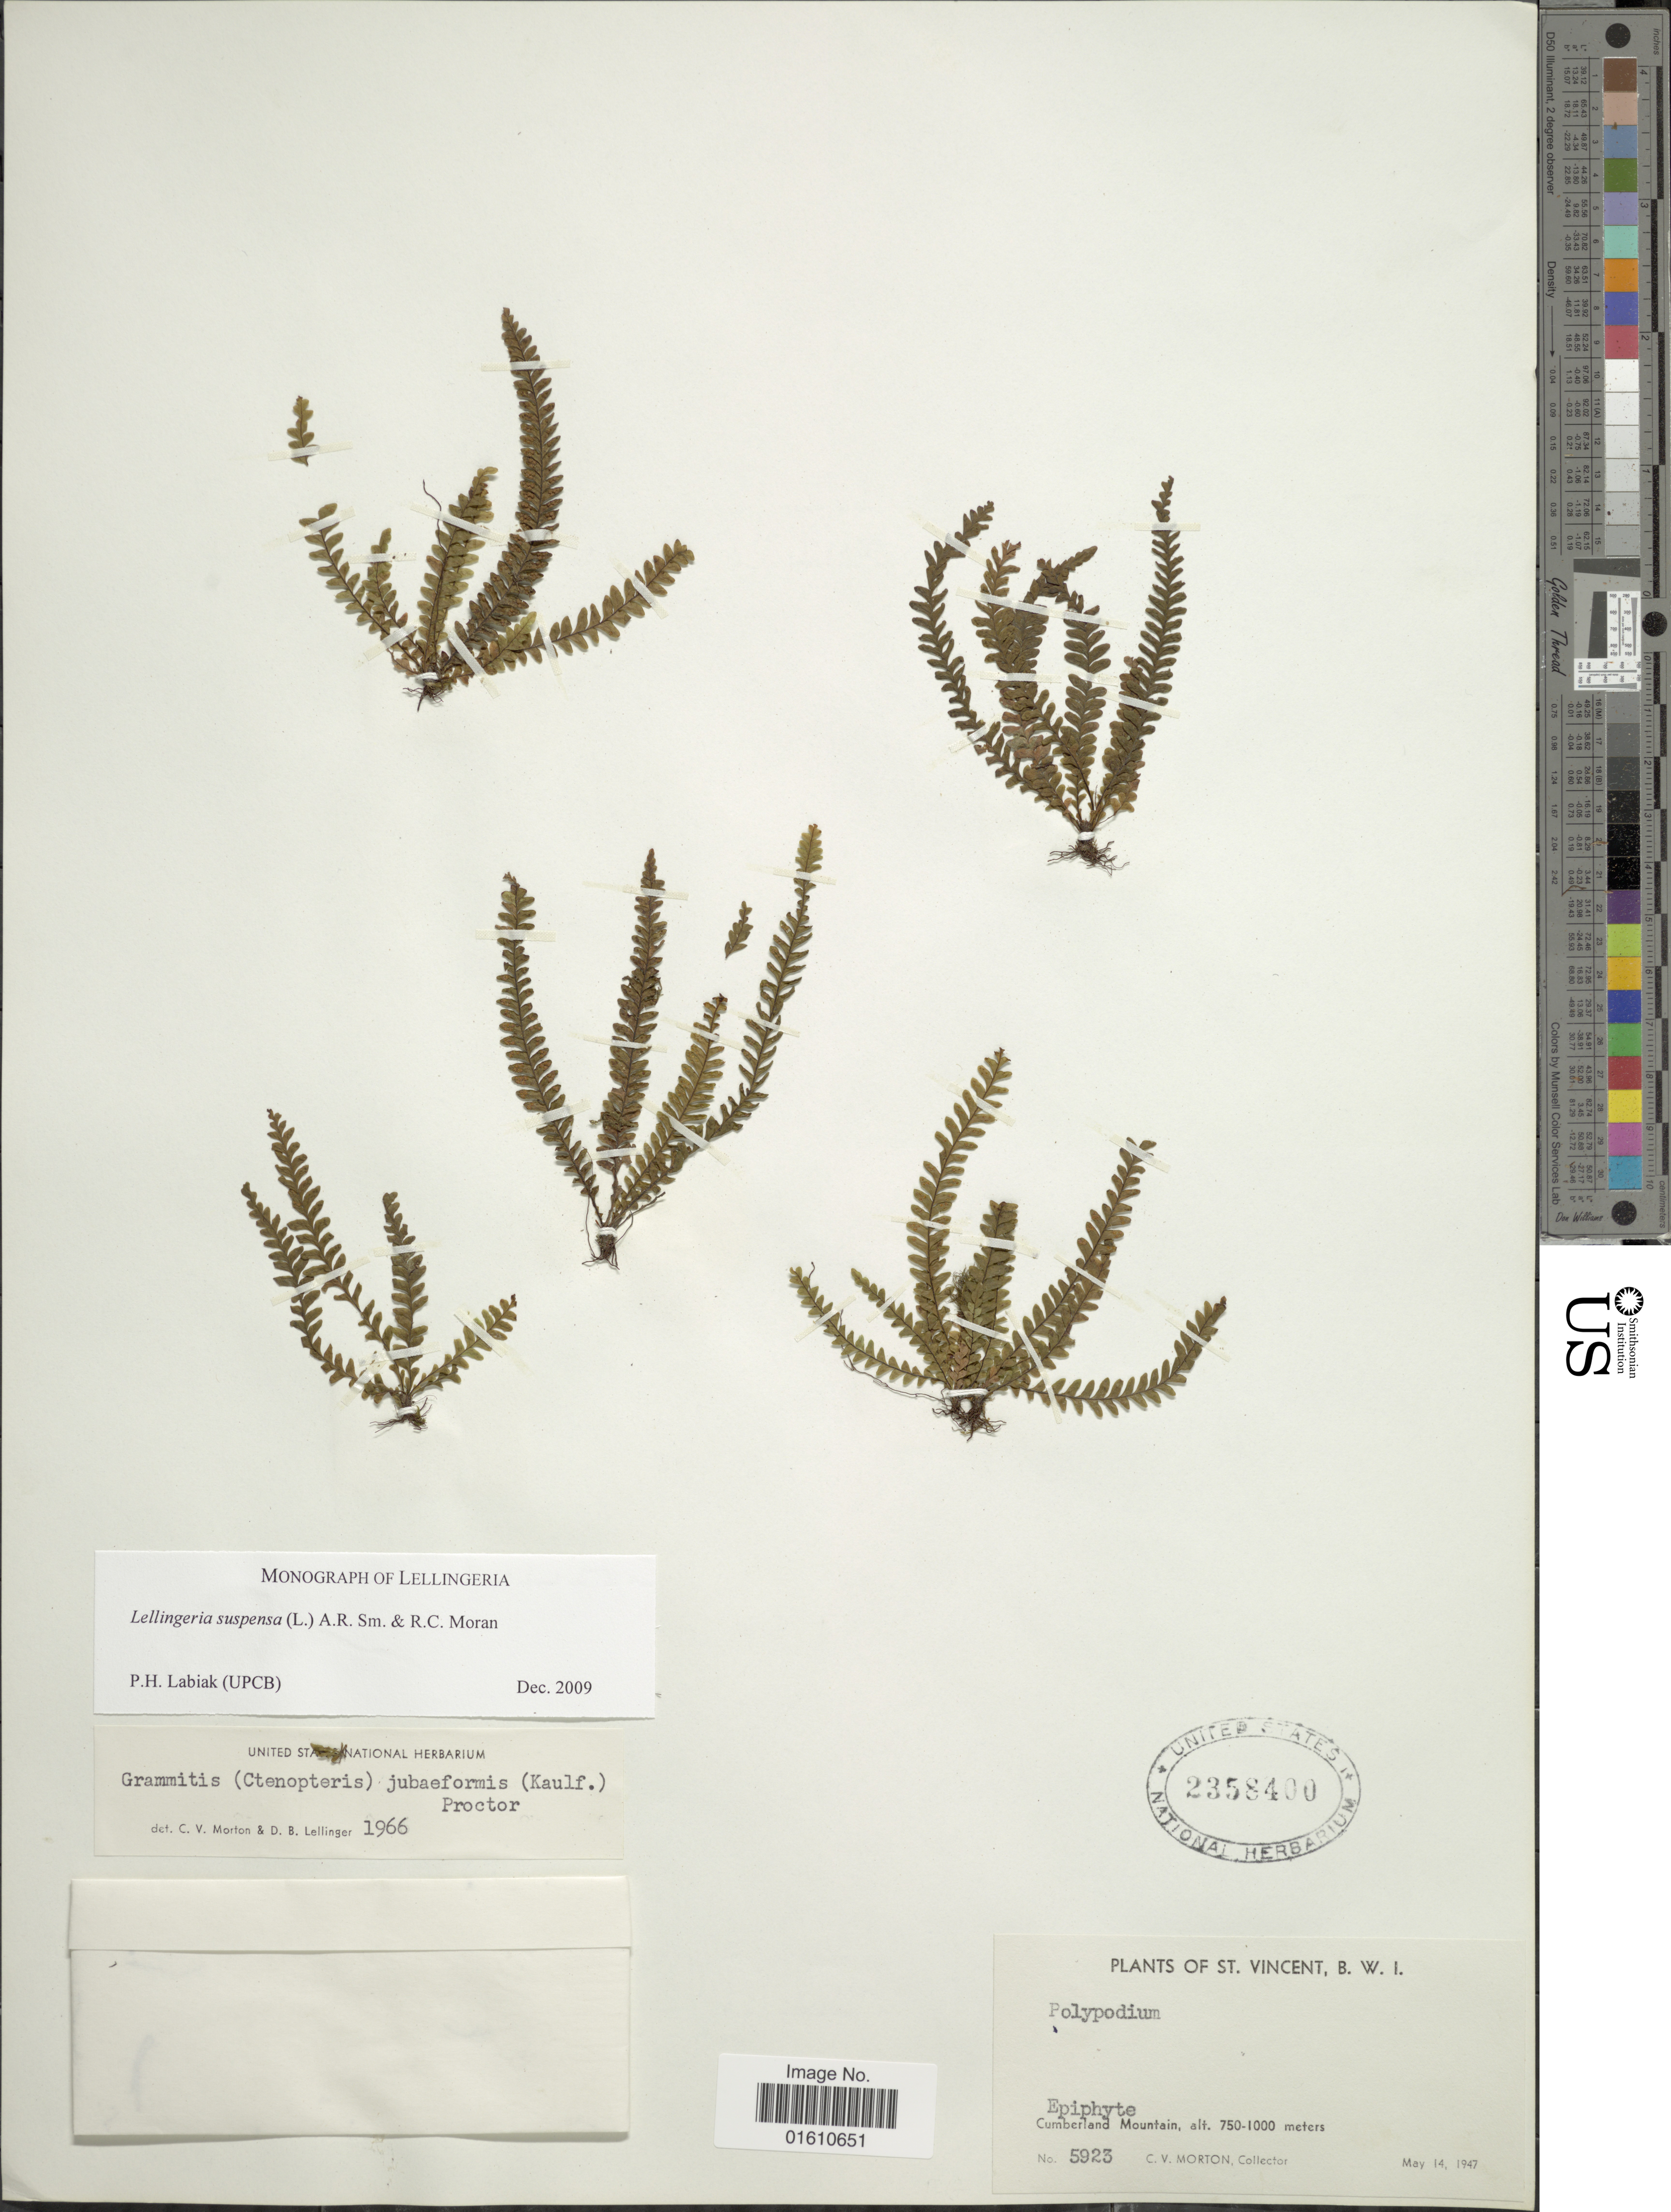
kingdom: Plantae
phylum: Tracheophyta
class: Polypodiopsida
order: Polypodiales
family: Polypodiaceae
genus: Lellingeria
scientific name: Lellingeria suspensa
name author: (L.) A.R. Sm. & R.C. Moran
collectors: C. V. Morton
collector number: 5923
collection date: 1947-05-14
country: St. Vincent - Grenadines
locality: St. Vincent, B. W. I., Cumberland Mountain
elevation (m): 750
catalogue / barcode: US 2358400